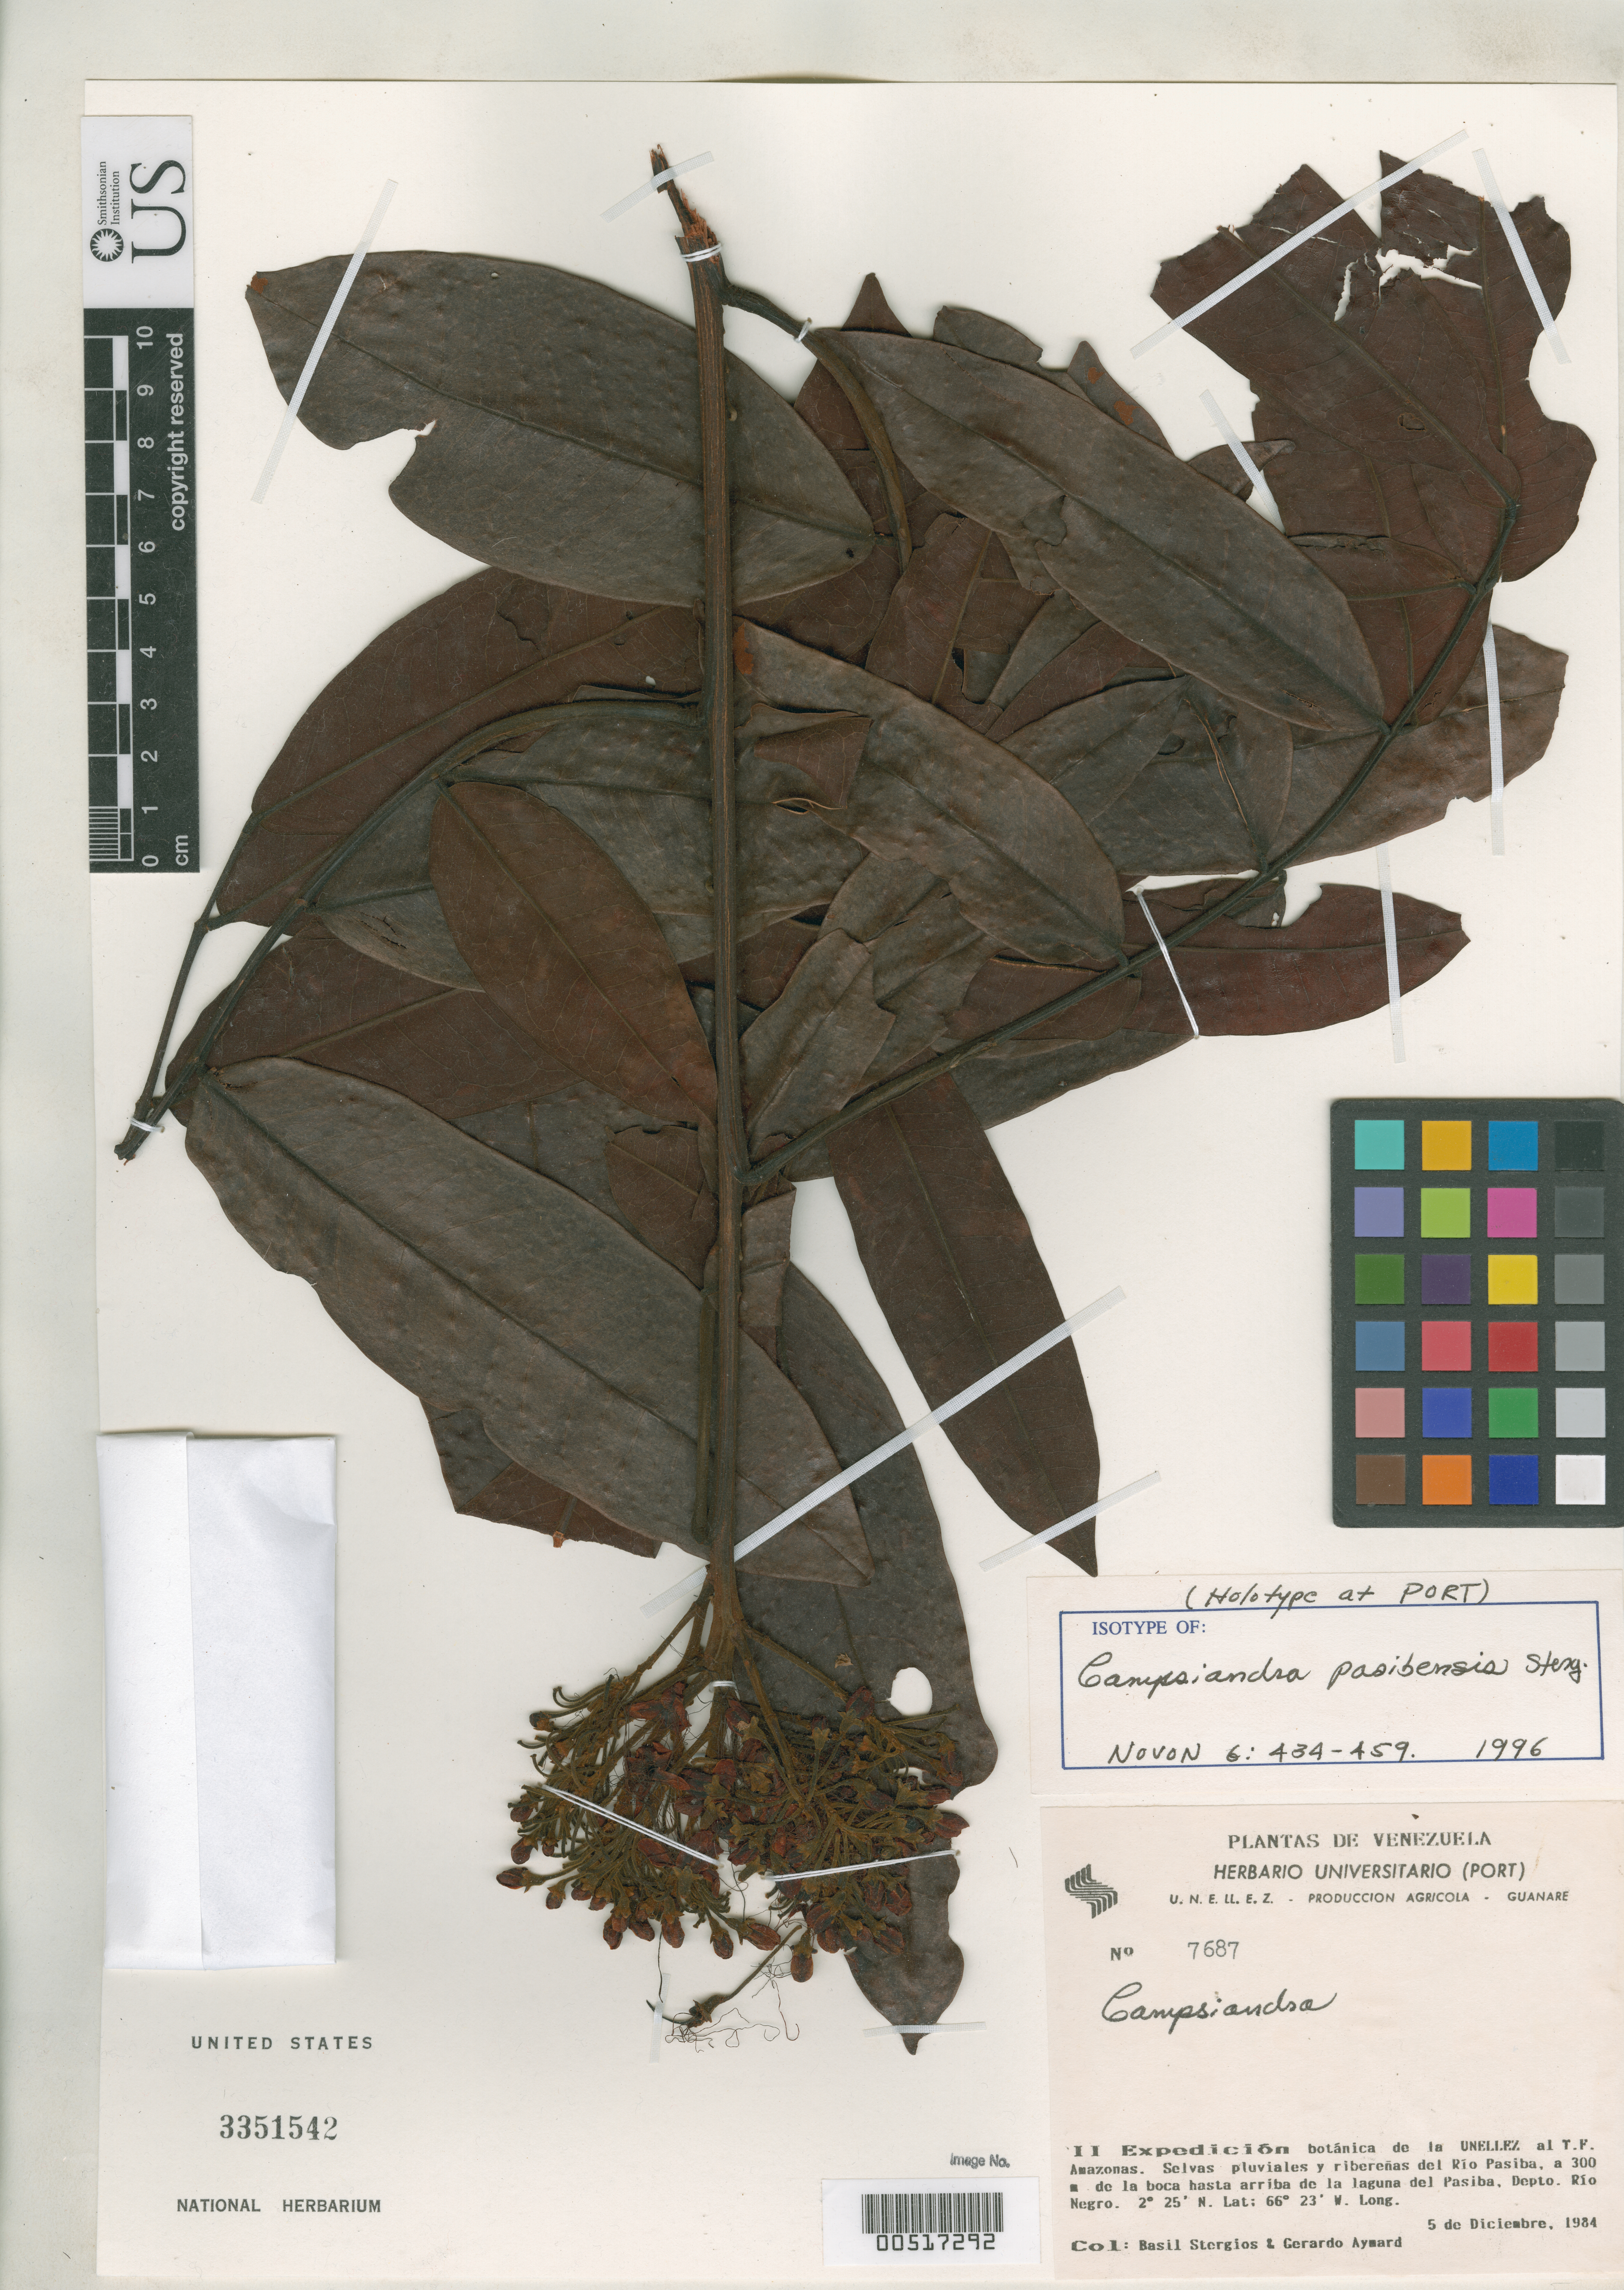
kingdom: Plantae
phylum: Tracheophyta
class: Magnoliopsida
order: Fabales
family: Fabaceae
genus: Campsiandra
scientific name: Campsiandra pasibensis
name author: Stergios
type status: Isotype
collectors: B. G. Stergios & G. A. Aymard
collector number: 7687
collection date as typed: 05 Dec 1984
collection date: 1984-12-05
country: Venezuela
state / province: Amazonas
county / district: Rio Negro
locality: Rio Pasiba, 300 m de La Boca hasta Arriba de La Laguna del Pasiba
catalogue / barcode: US 3351542